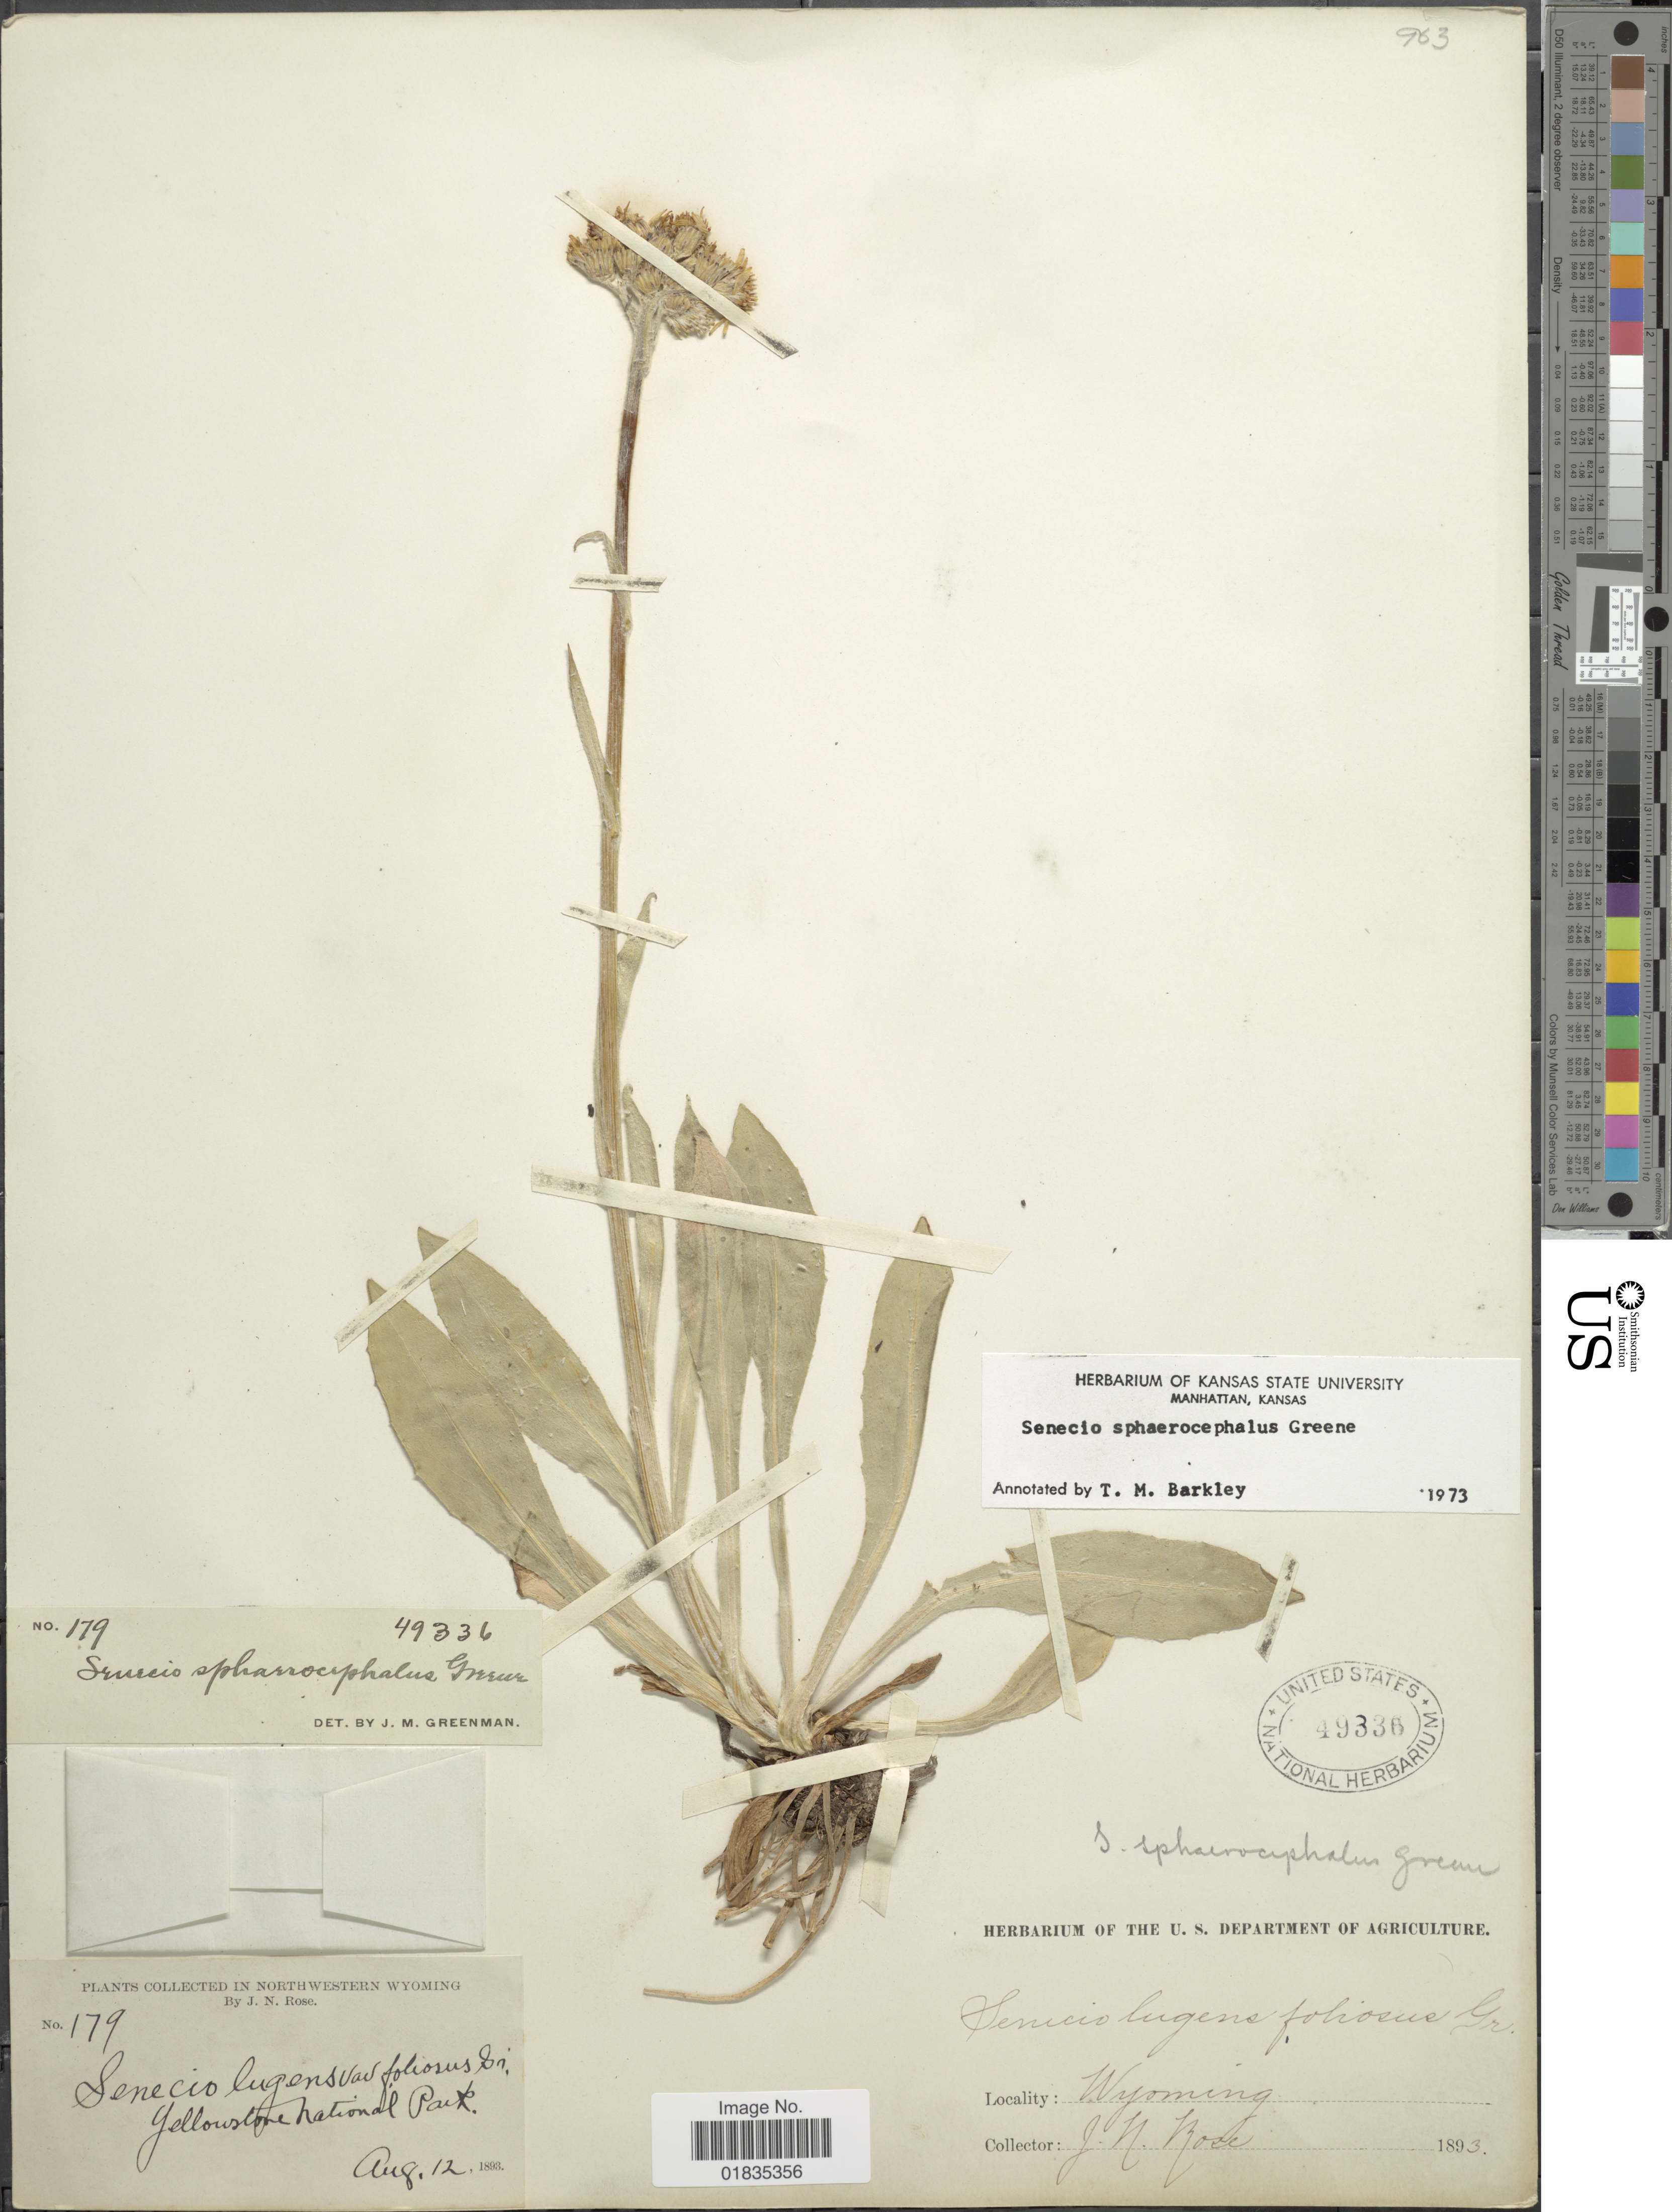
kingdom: Plantae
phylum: Tracheophyta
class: Magnoliopsida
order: Asterales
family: Asteraceae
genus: Senecio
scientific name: Senecio sphaerocephalus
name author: Greene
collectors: J. N. Rose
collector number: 179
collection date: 1893-08-12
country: United States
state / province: Wyoming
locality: Northwestern Wyoming. Yellowstone National Park.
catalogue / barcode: US 49336